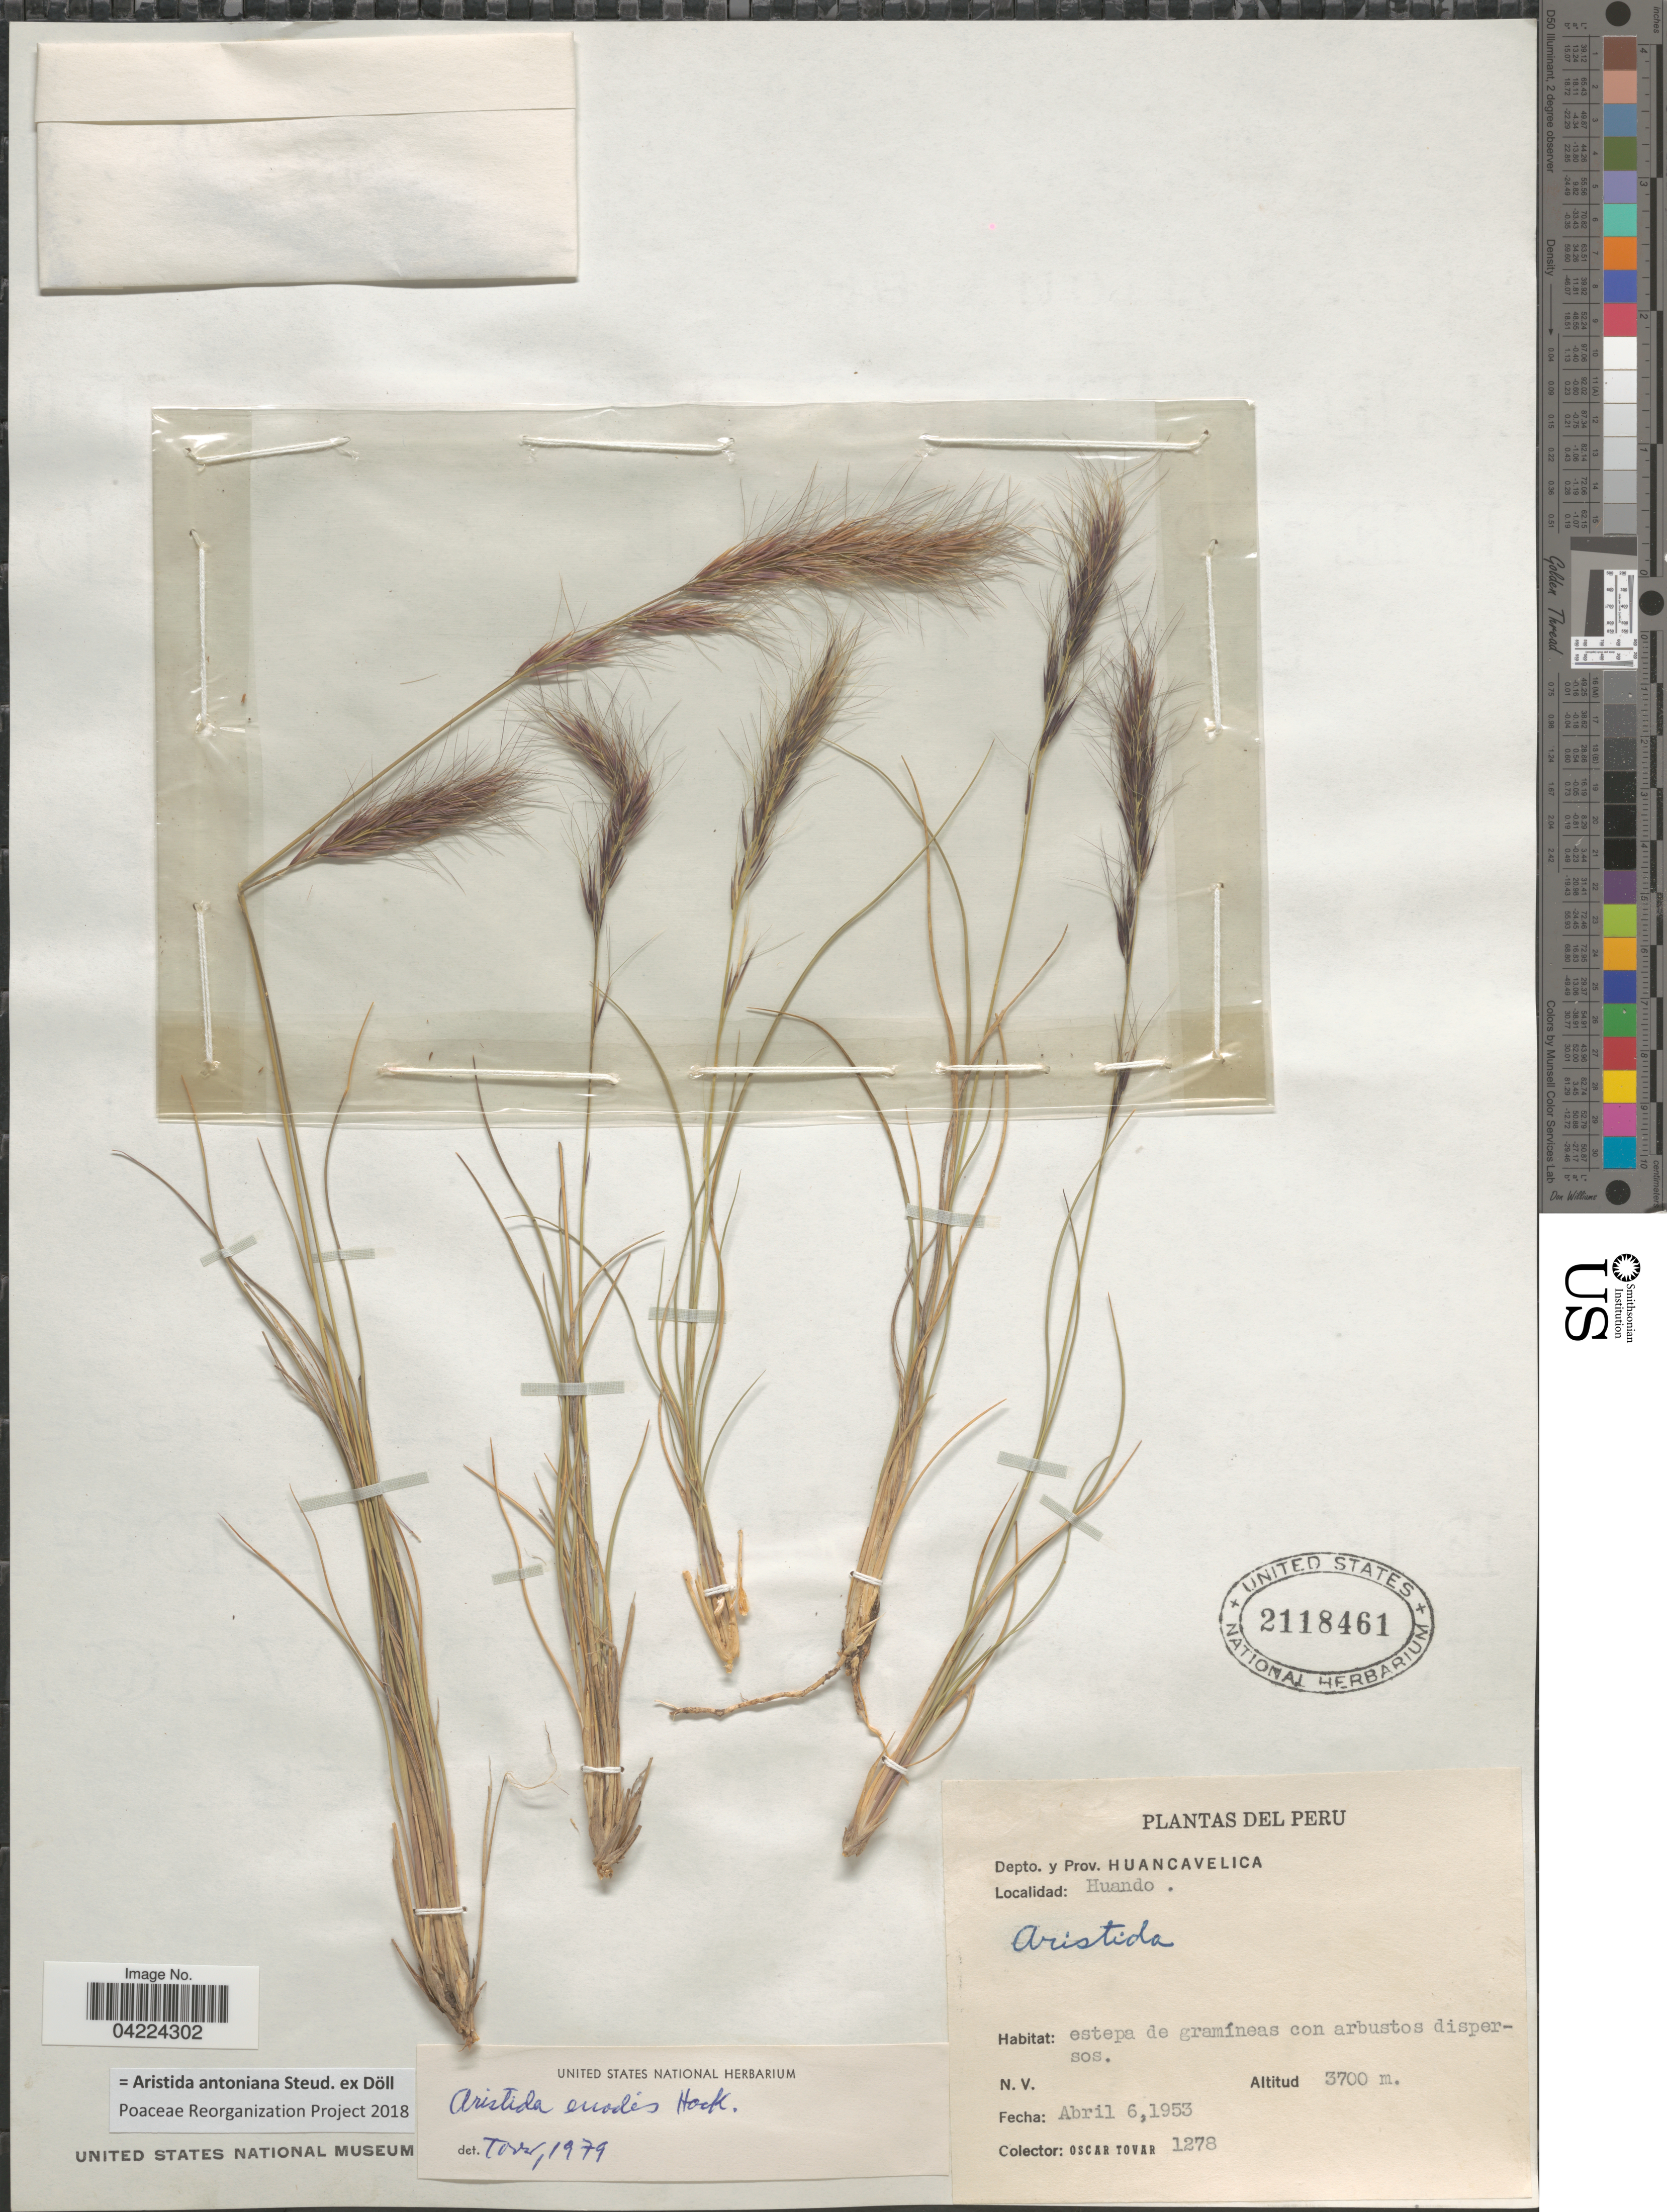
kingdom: Plantae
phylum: Tracheophyta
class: Liliopsida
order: Poales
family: Poaceae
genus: Aristida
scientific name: Aristida antoniana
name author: Steud. ex Henr.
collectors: Ó. Tovar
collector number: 1278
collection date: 1953-04-06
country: Peru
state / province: Huancavelica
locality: Depto. y Prov. Huancavelica. Huando.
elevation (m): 3700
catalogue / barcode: US 2118461